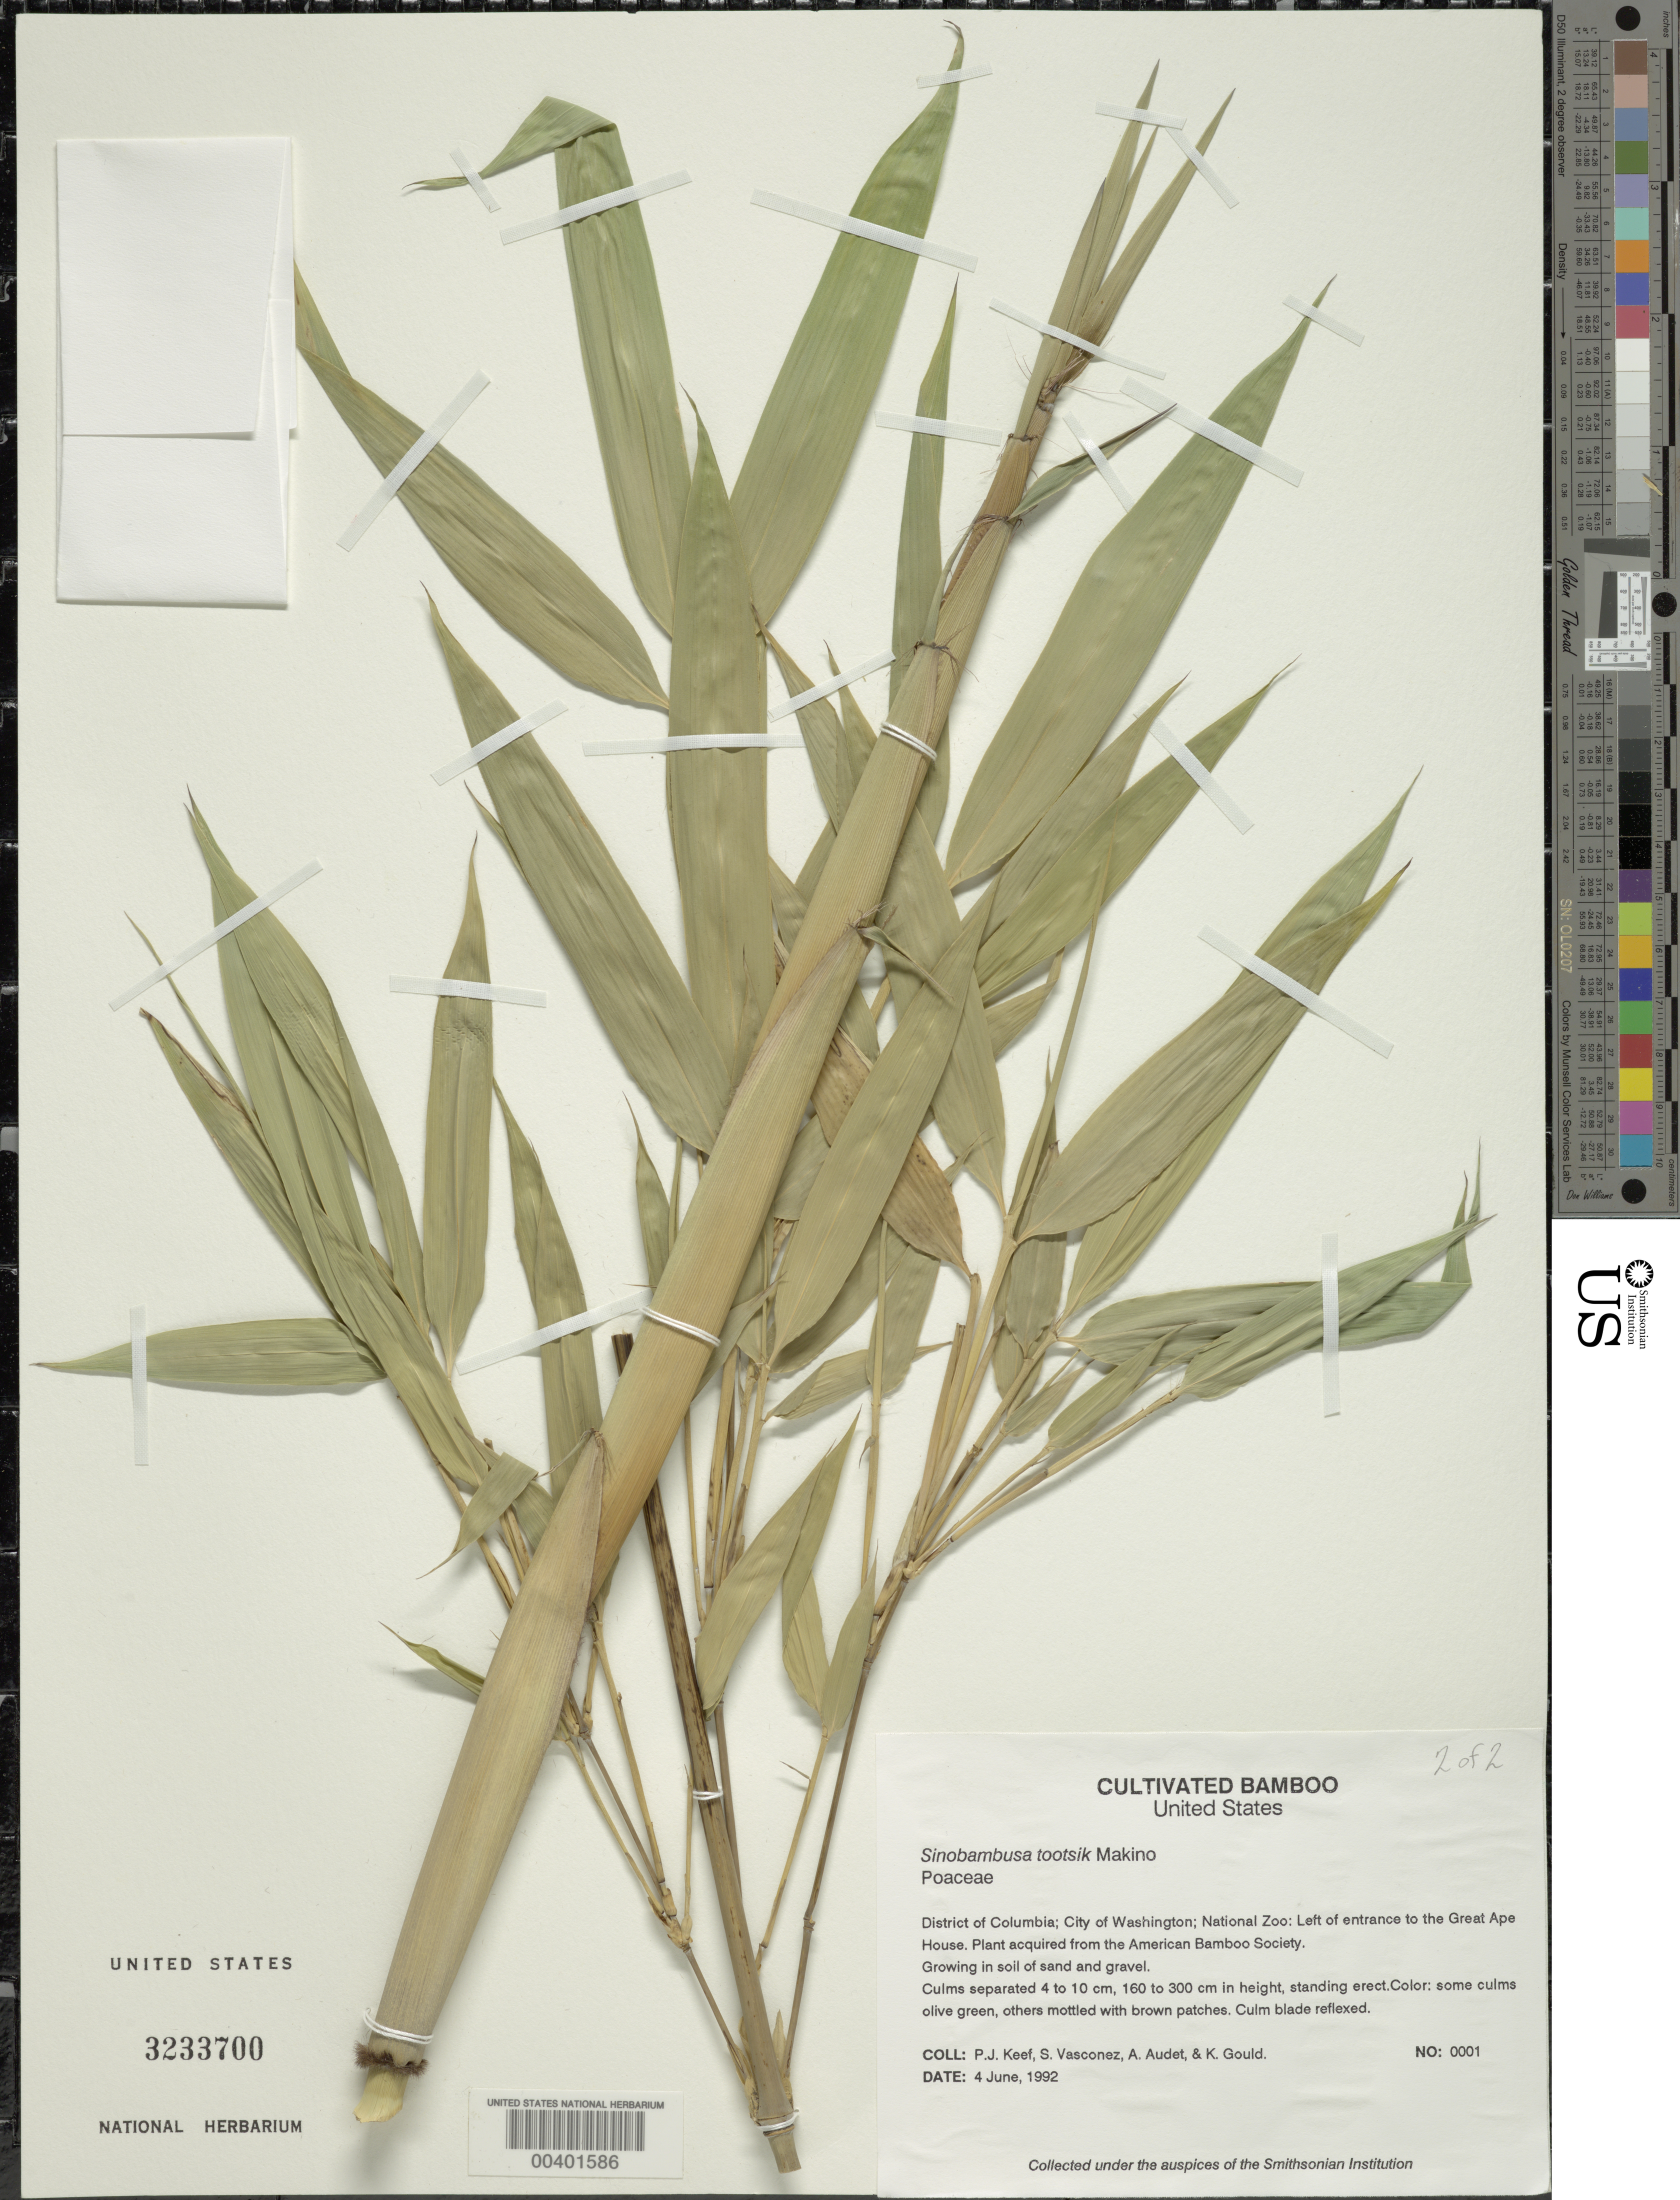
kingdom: Plantae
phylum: Tracheophyta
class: Liliopsida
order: Poales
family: Poaceae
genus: Sinobambusa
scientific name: Sinobambusa tootsik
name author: Makino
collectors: J. N. Rose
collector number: (keef 0001)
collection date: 1969-09-27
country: United States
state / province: Florida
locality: Coconut Grove, former home of David Fairchild, the Kampong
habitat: Sand and gravel soil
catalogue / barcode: US 3233700